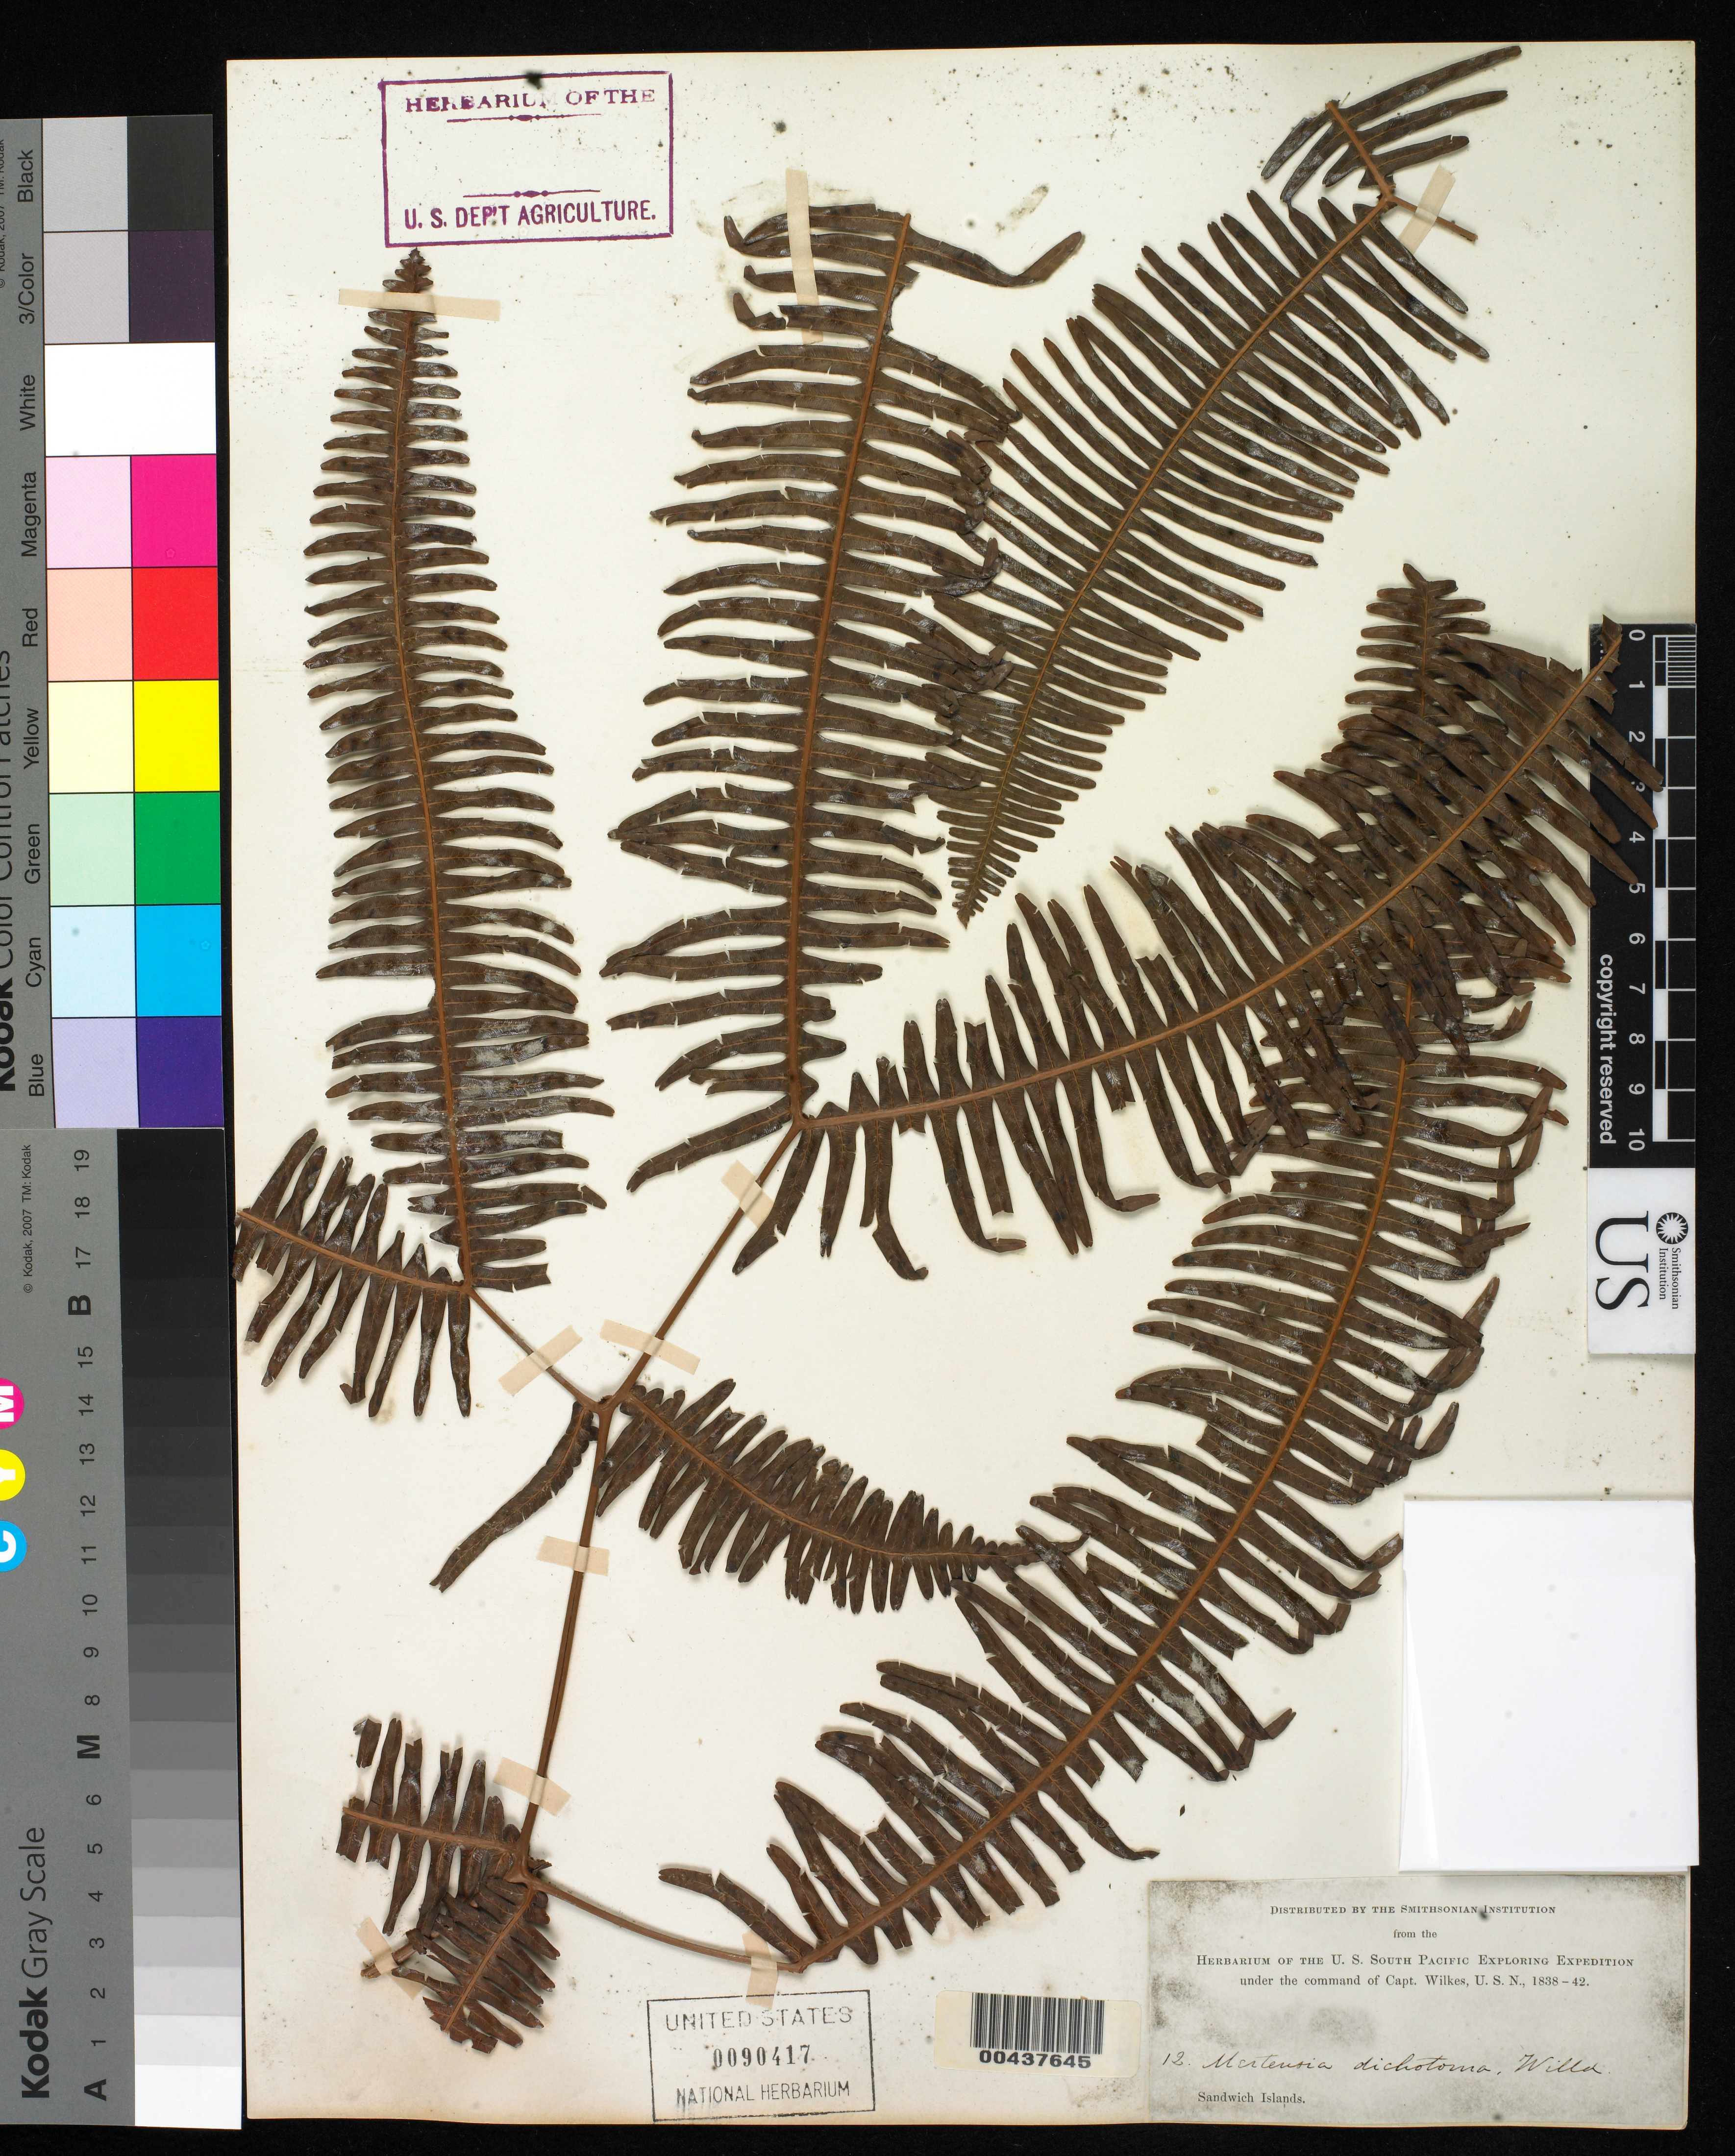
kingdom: Plantae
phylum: Tracheophyta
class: Polypodiopsida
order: Gleicheniales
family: Gleicheniaceae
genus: Dicranopteris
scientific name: Dicranopteris linearis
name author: (Burm. f.) Underw.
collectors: Wilkes Explor. Exped.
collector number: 12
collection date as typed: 1838 to -- --- 1842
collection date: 1838/1842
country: United States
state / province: Hawaii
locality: Sandwich Islands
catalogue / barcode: US 90417